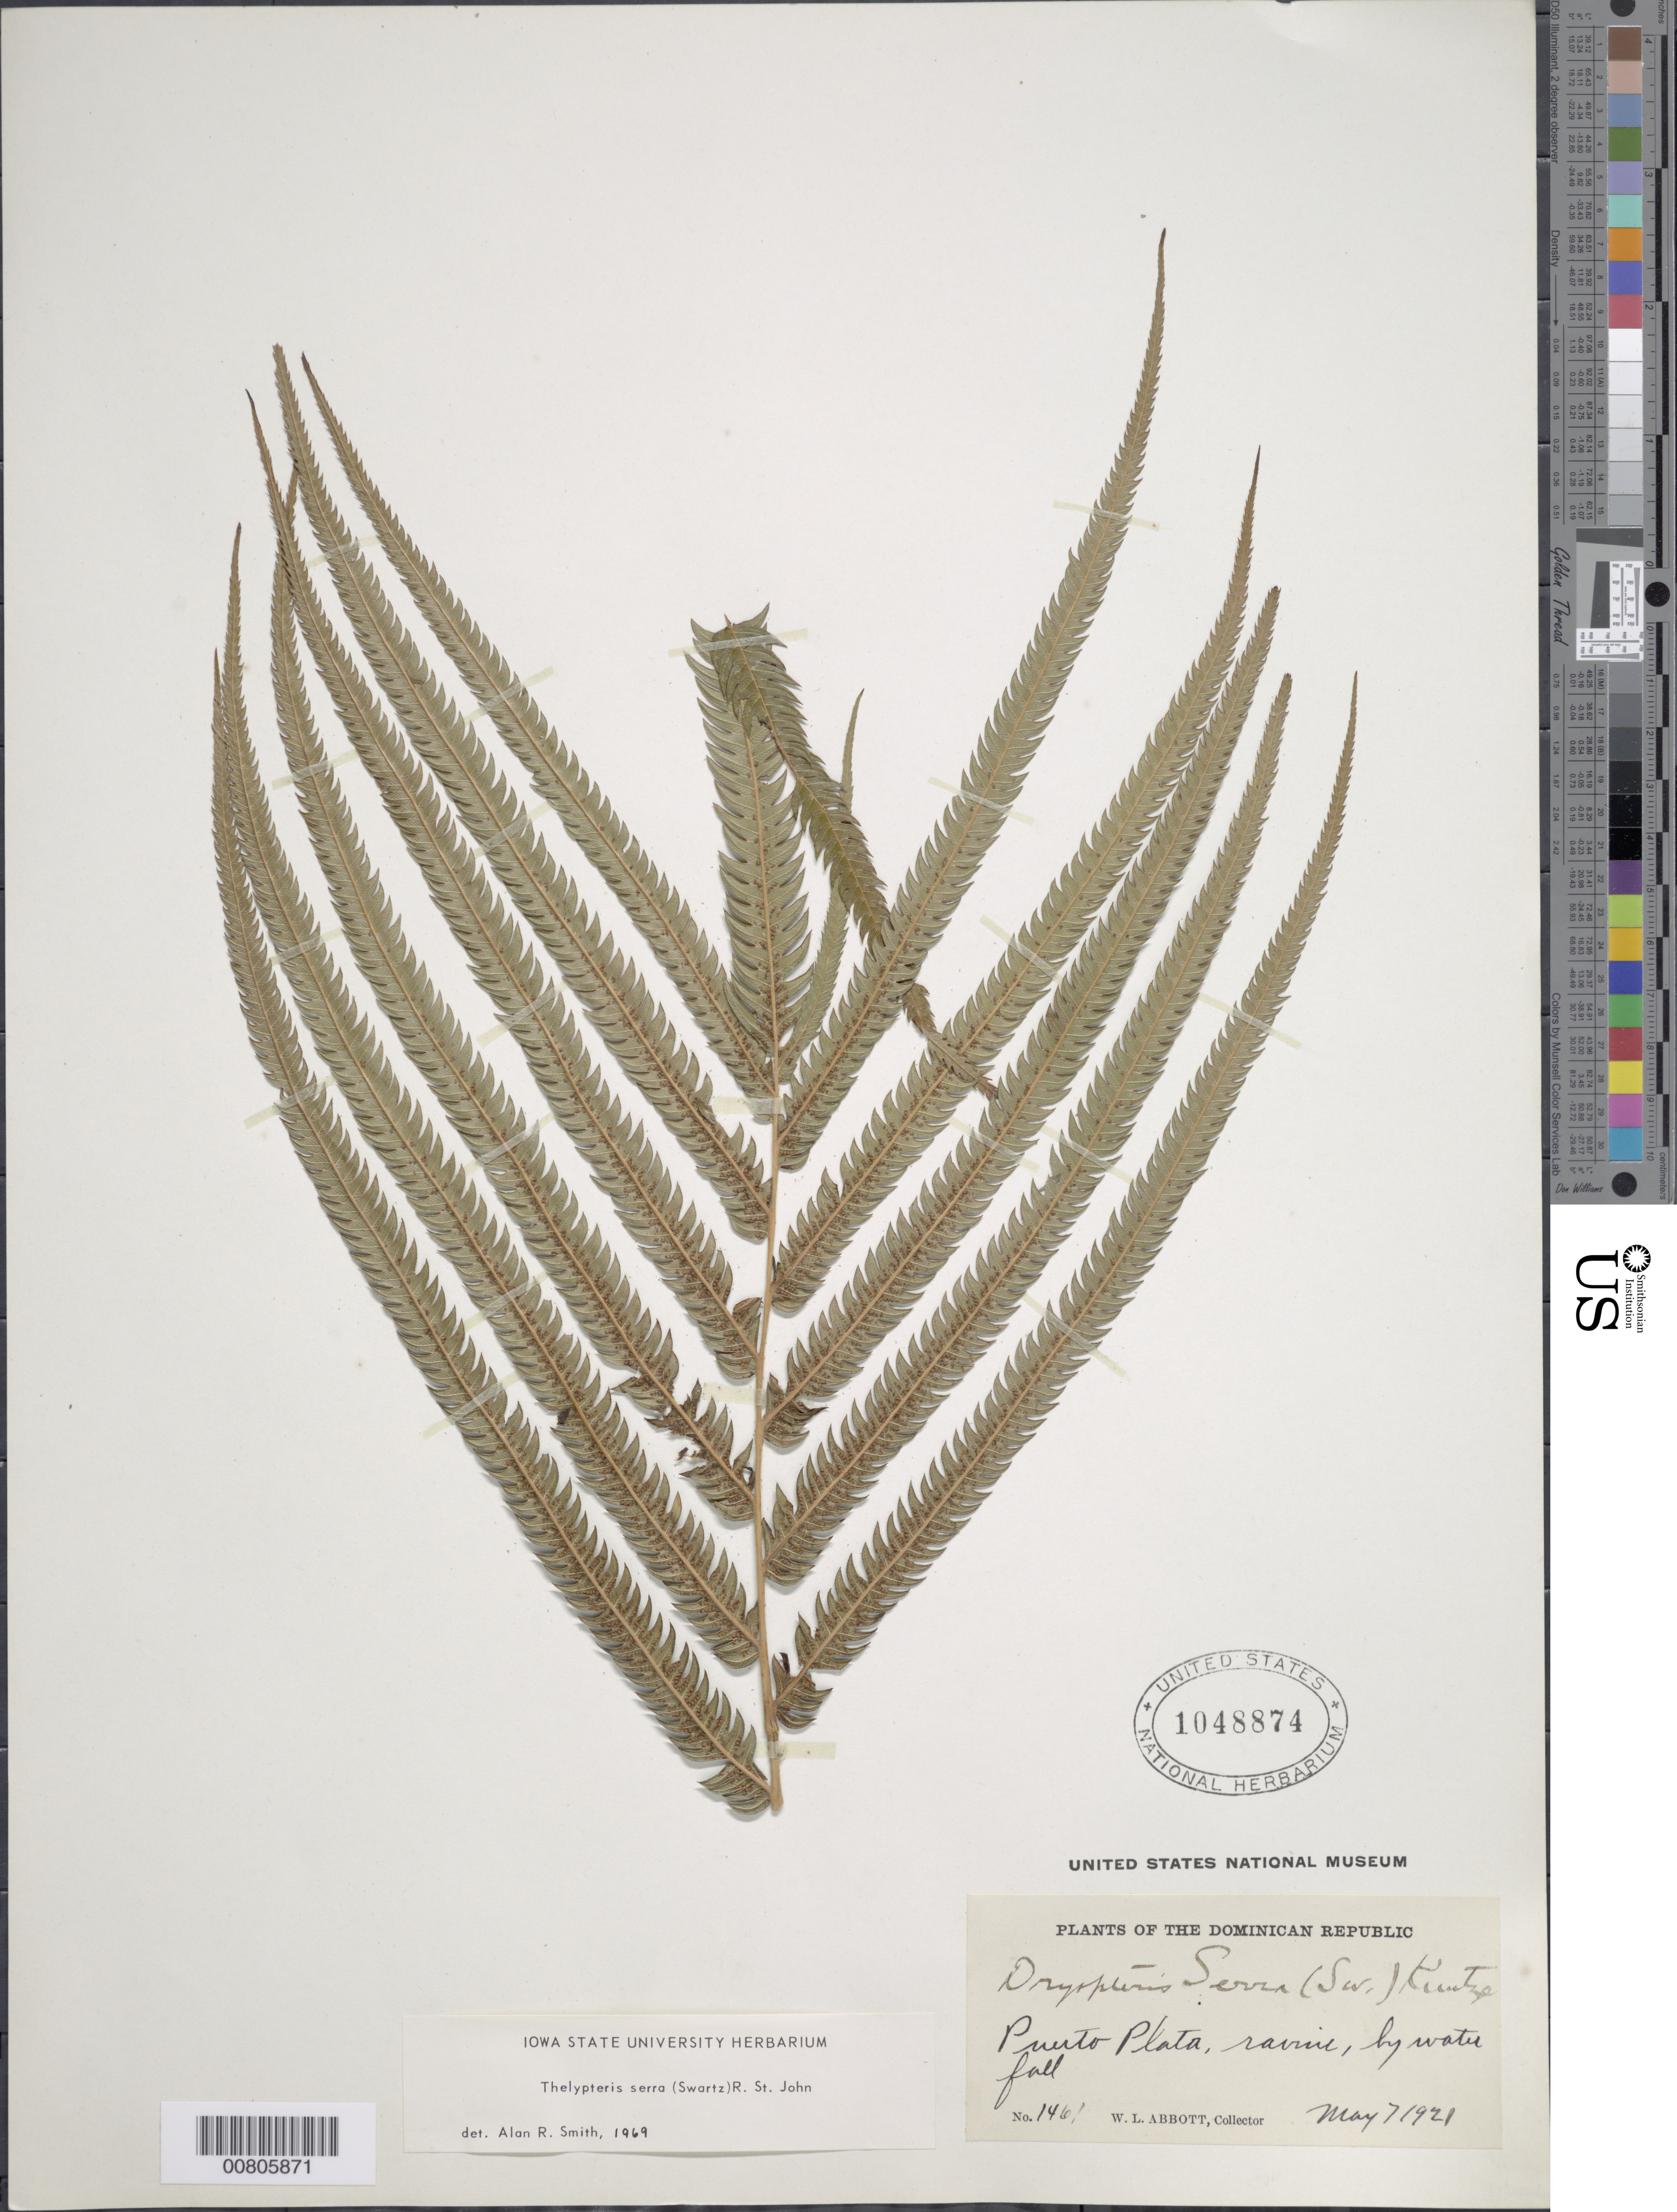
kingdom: Plantae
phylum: Tracheophyta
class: Polypodiopsida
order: Polypodiales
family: Thelypteridaceae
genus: Christella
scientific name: Christella serra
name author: (Sw.) Holttum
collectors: W. L. Abbott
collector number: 1461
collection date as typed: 07 May 1921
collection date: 1921-05-07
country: Dominican Republic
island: Hispaniola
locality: Puerto Plata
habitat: Ravine, by waterfall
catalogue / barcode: US 1048874